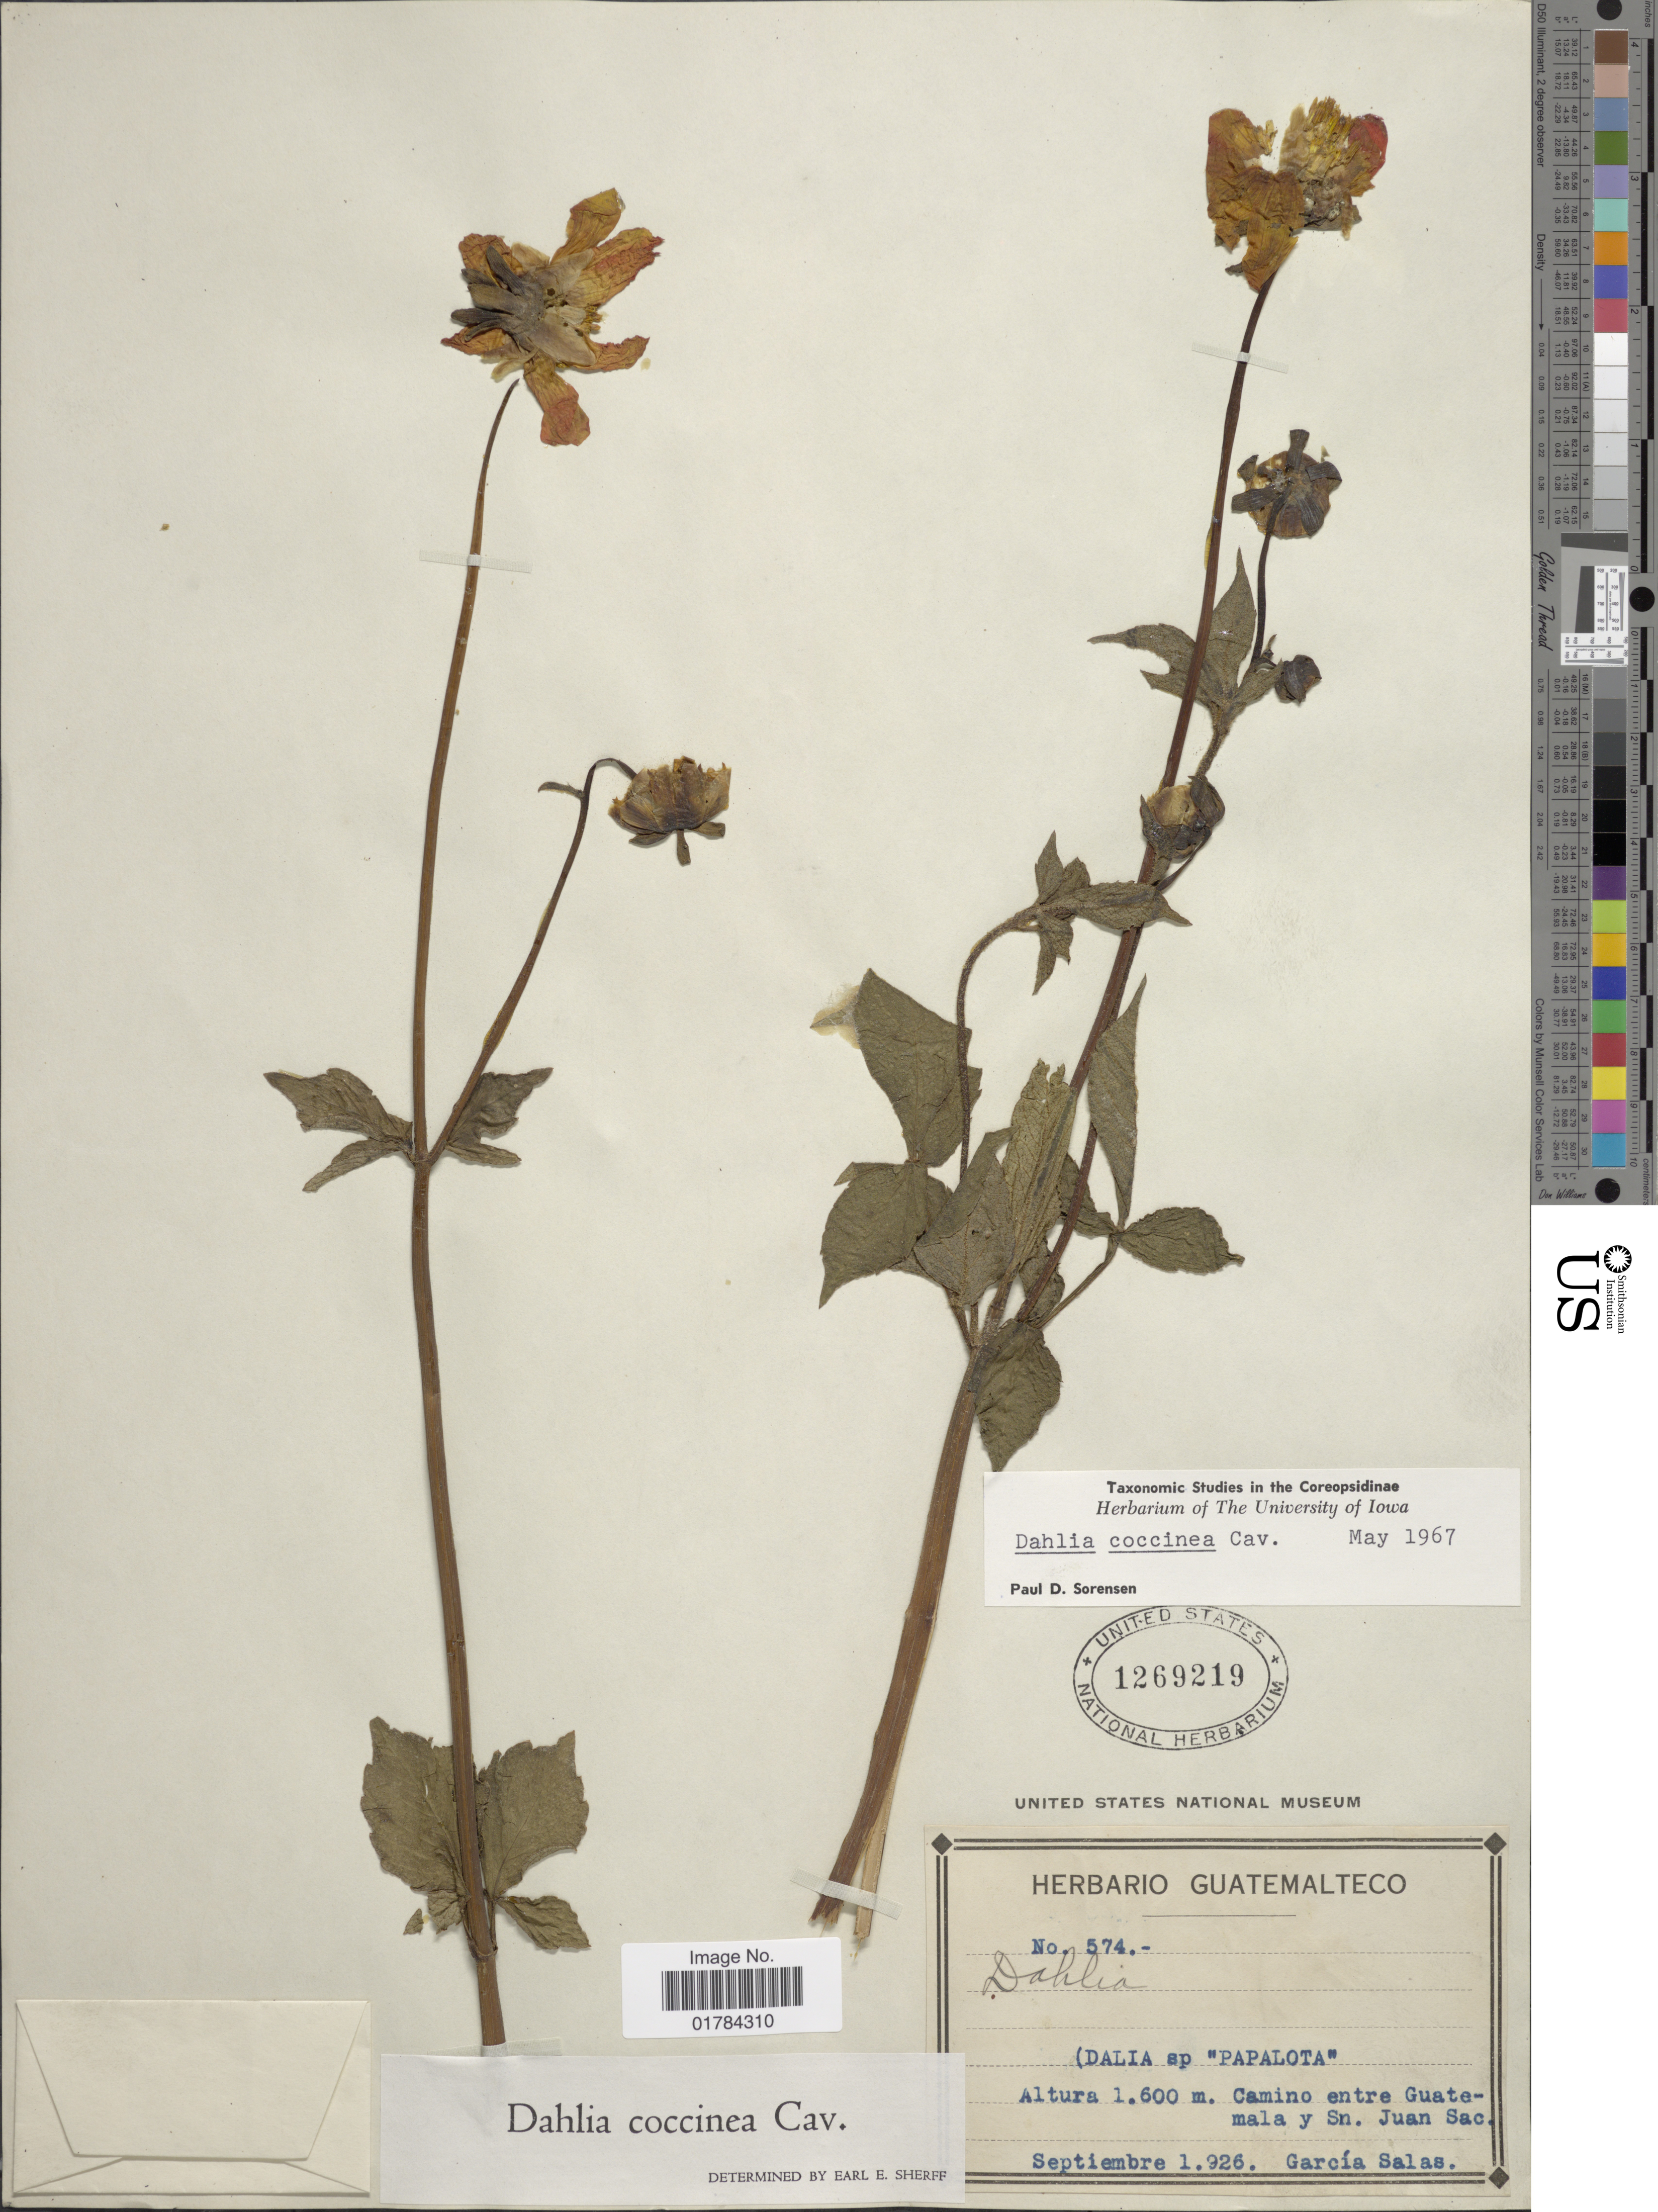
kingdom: Plantae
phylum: Tracheophyta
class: Magnoliopsida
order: Asterales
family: Asteraceae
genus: Dahlia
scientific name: Dahlia coccinea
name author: Cav.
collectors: G. Salas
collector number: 574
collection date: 1926-09-01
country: Guatemala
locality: Camino entre Guatemala y Sn. Juan Sac.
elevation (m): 1600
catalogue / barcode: US 1269219